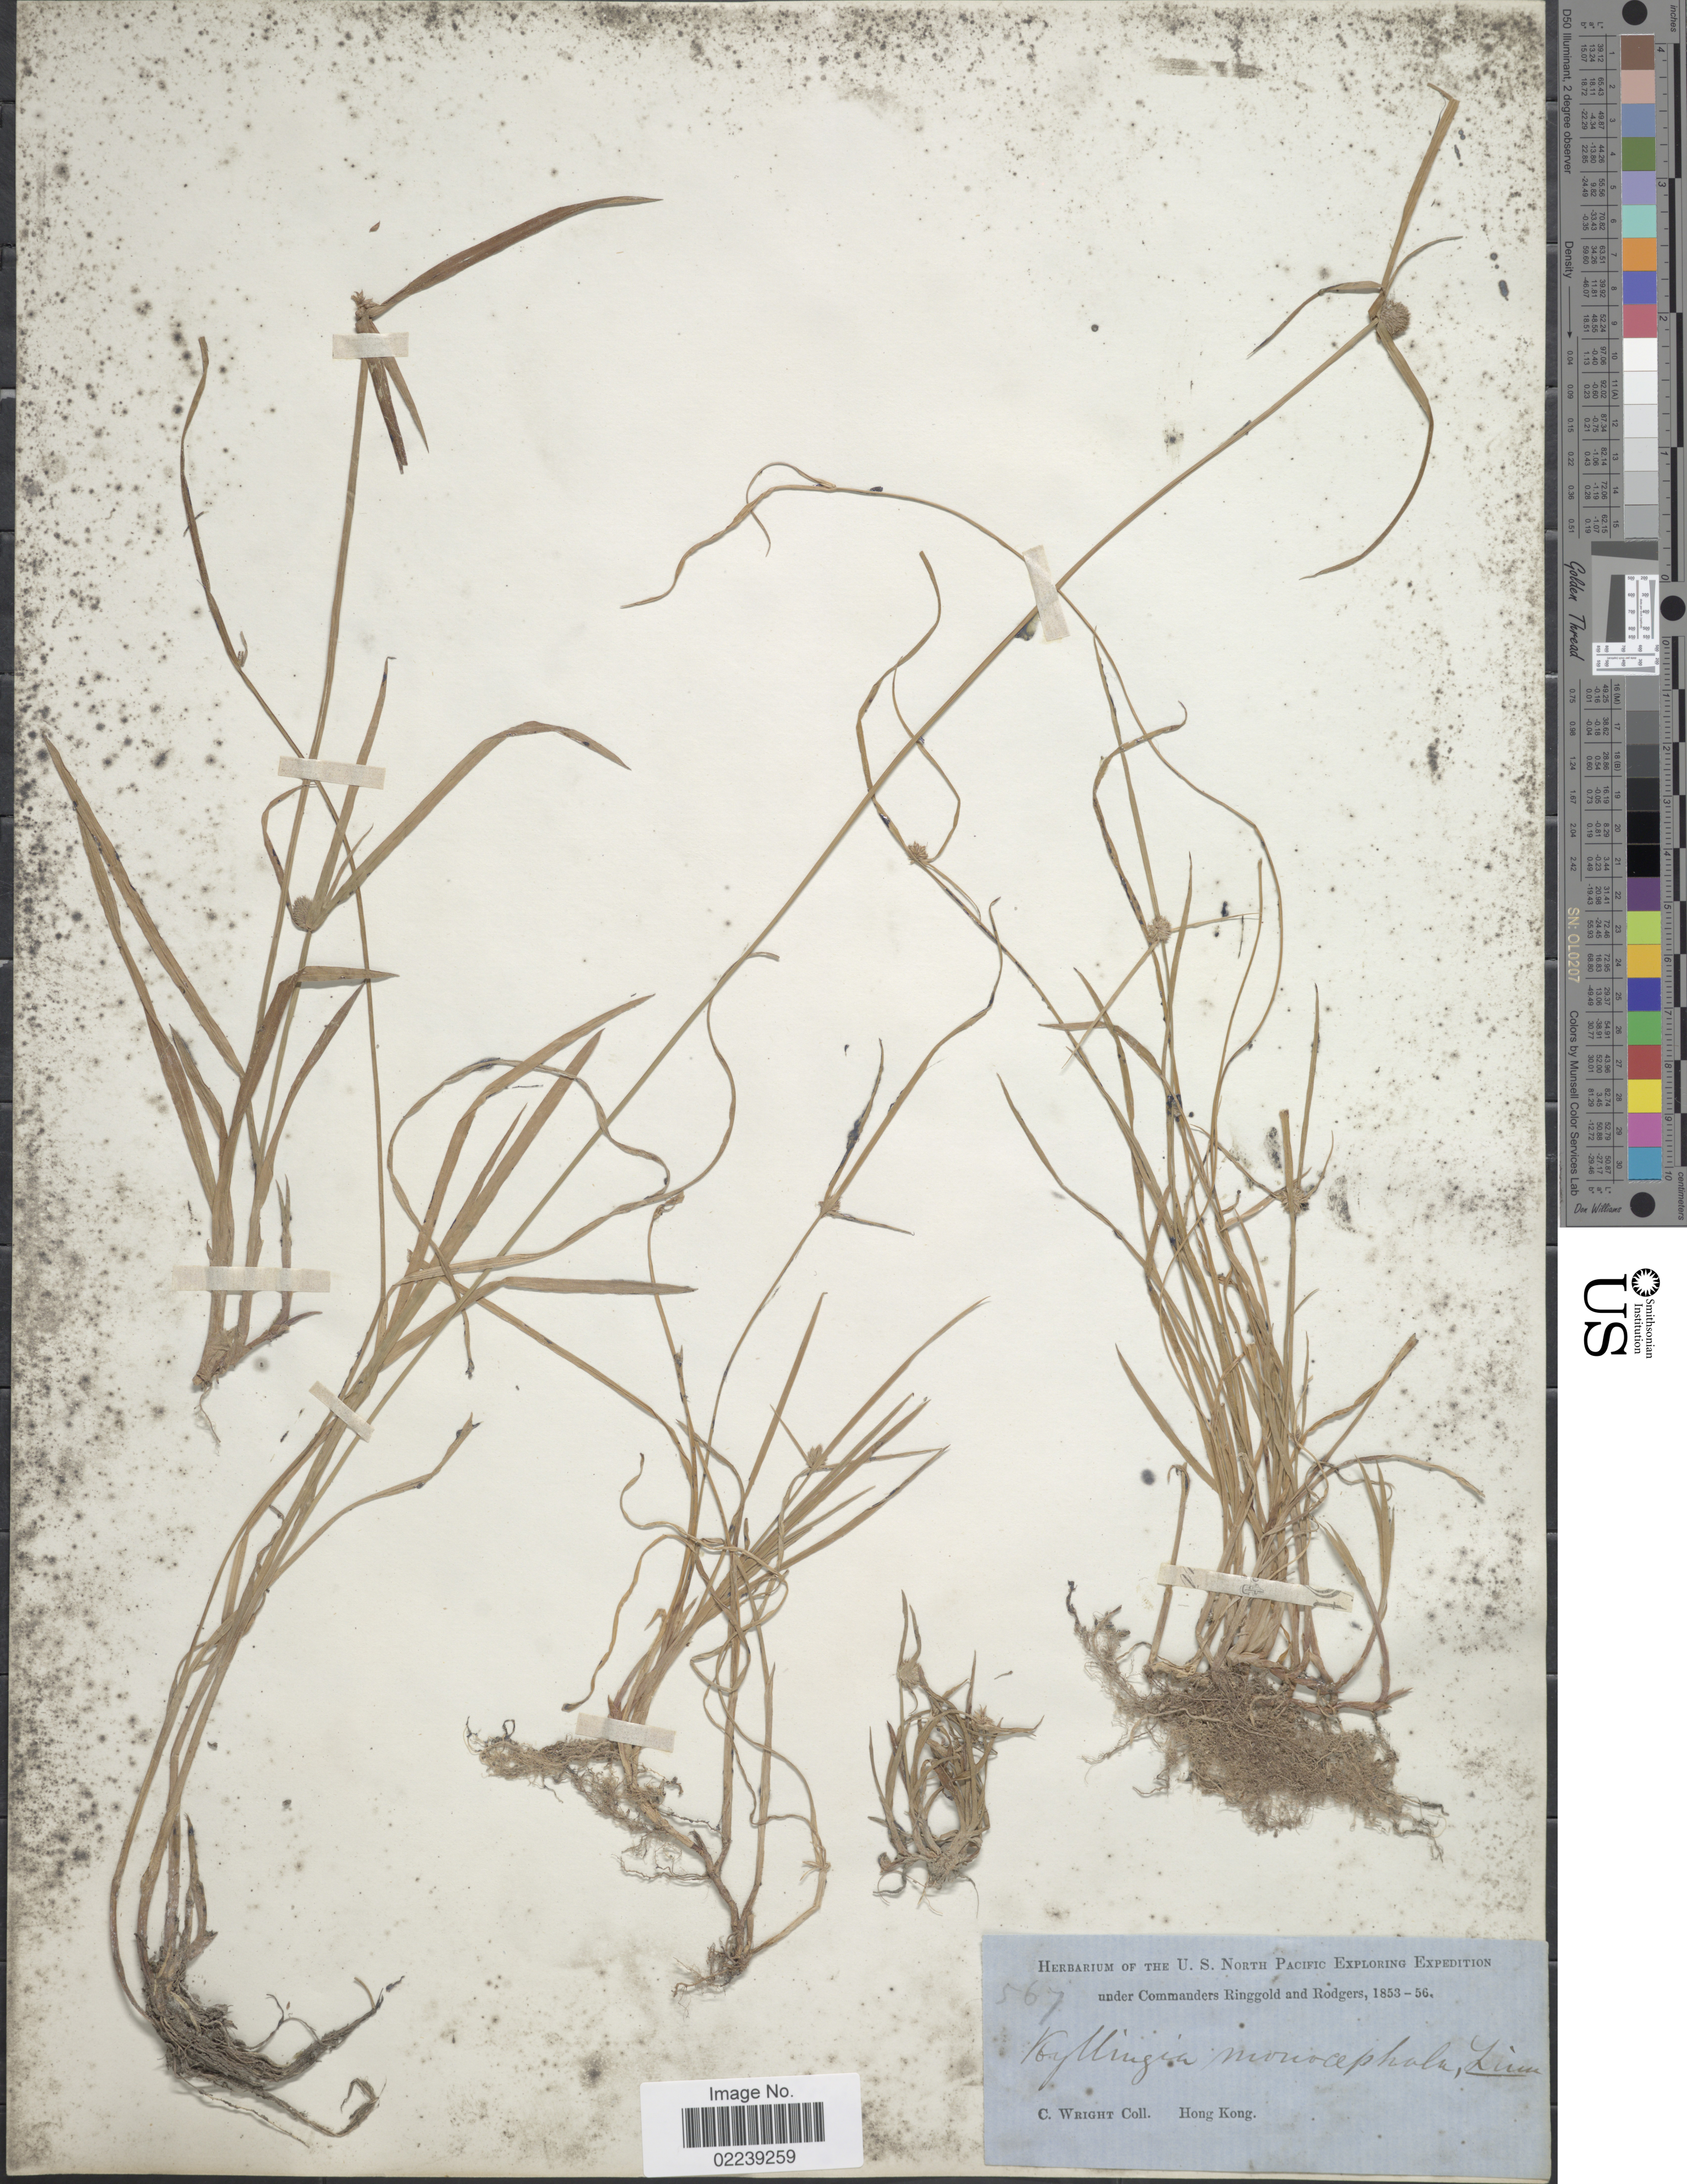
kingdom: Plantae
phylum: Tracheophyta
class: Liliopsida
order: Poales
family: Cyperaceae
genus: Cyperus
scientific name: Cyperus mindorensis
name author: (Steud.) Huygh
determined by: Strong, M. T., (US), Smithsonian Institution - National Museum of Natural History (UNITED STATES)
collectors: C. Wright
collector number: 567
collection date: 1853/1856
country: China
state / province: Hong Kong